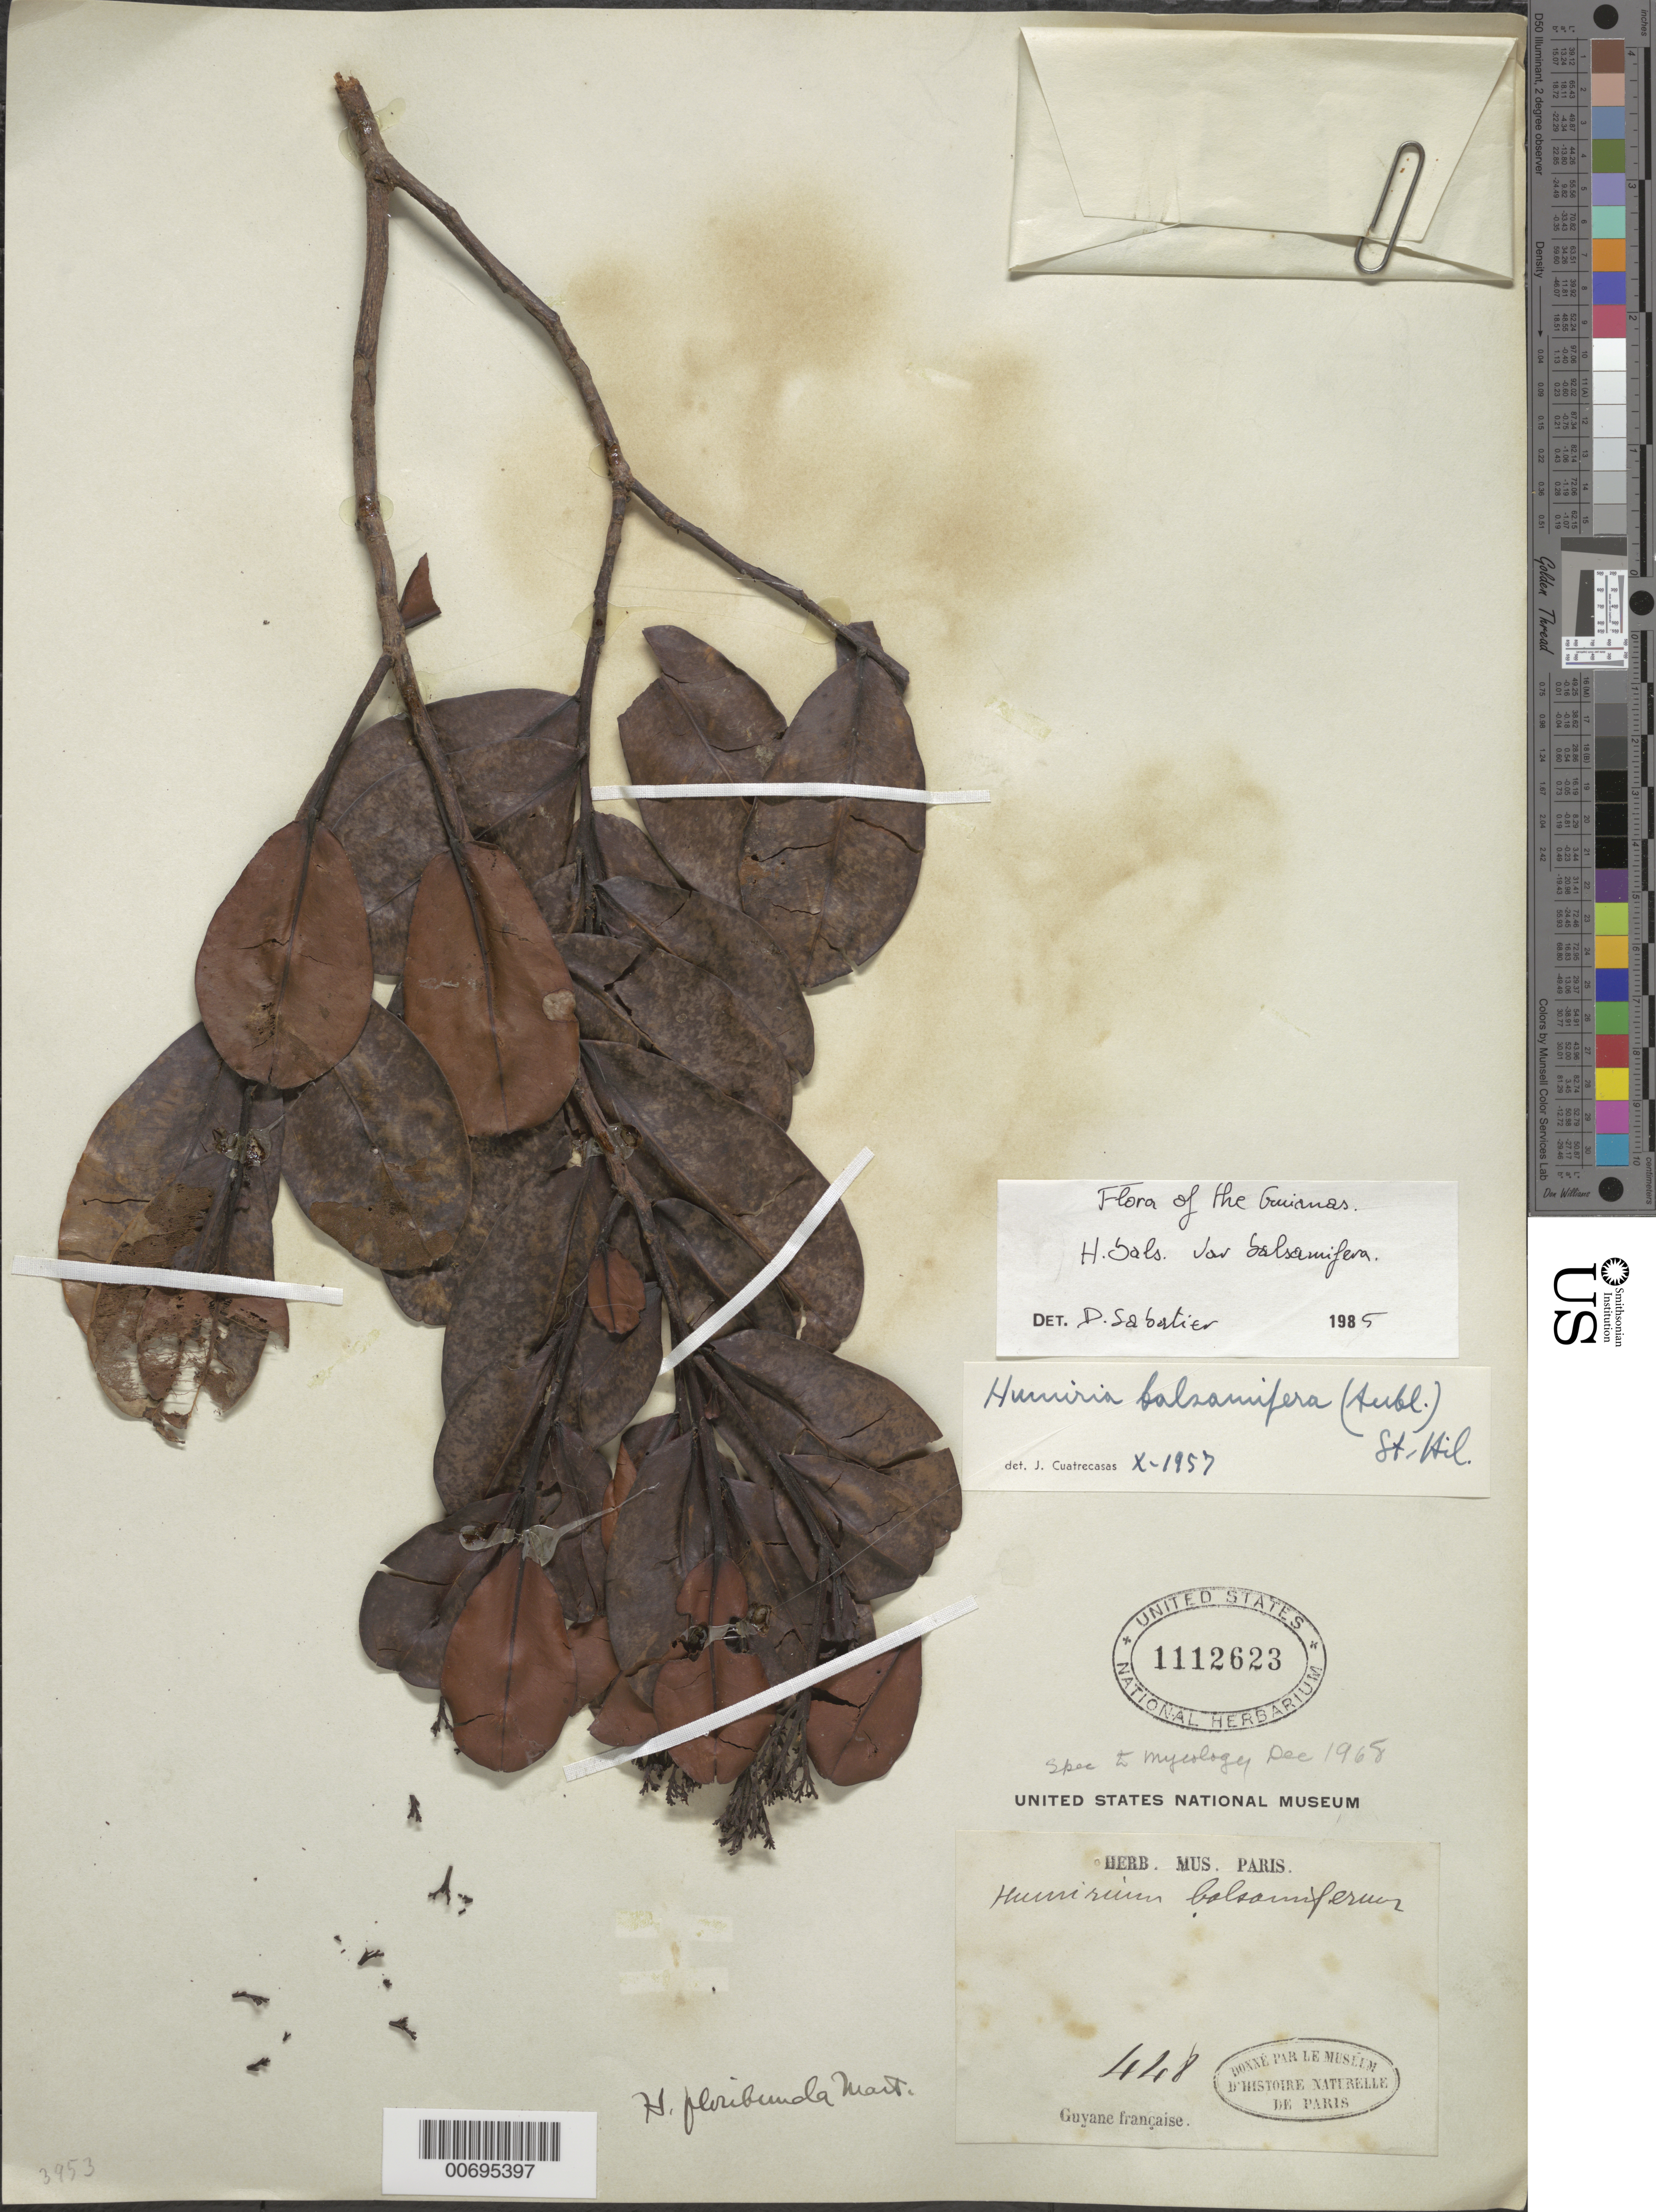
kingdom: Plantae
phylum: Tracheophyta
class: Magnoliopsida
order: Malpighiales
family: Humiriaceae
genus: Humiria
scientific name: Humiria balsamifera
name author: Aubl.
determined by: Sabatier, D.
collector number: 448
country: French Guiana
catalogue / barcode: US 1112623